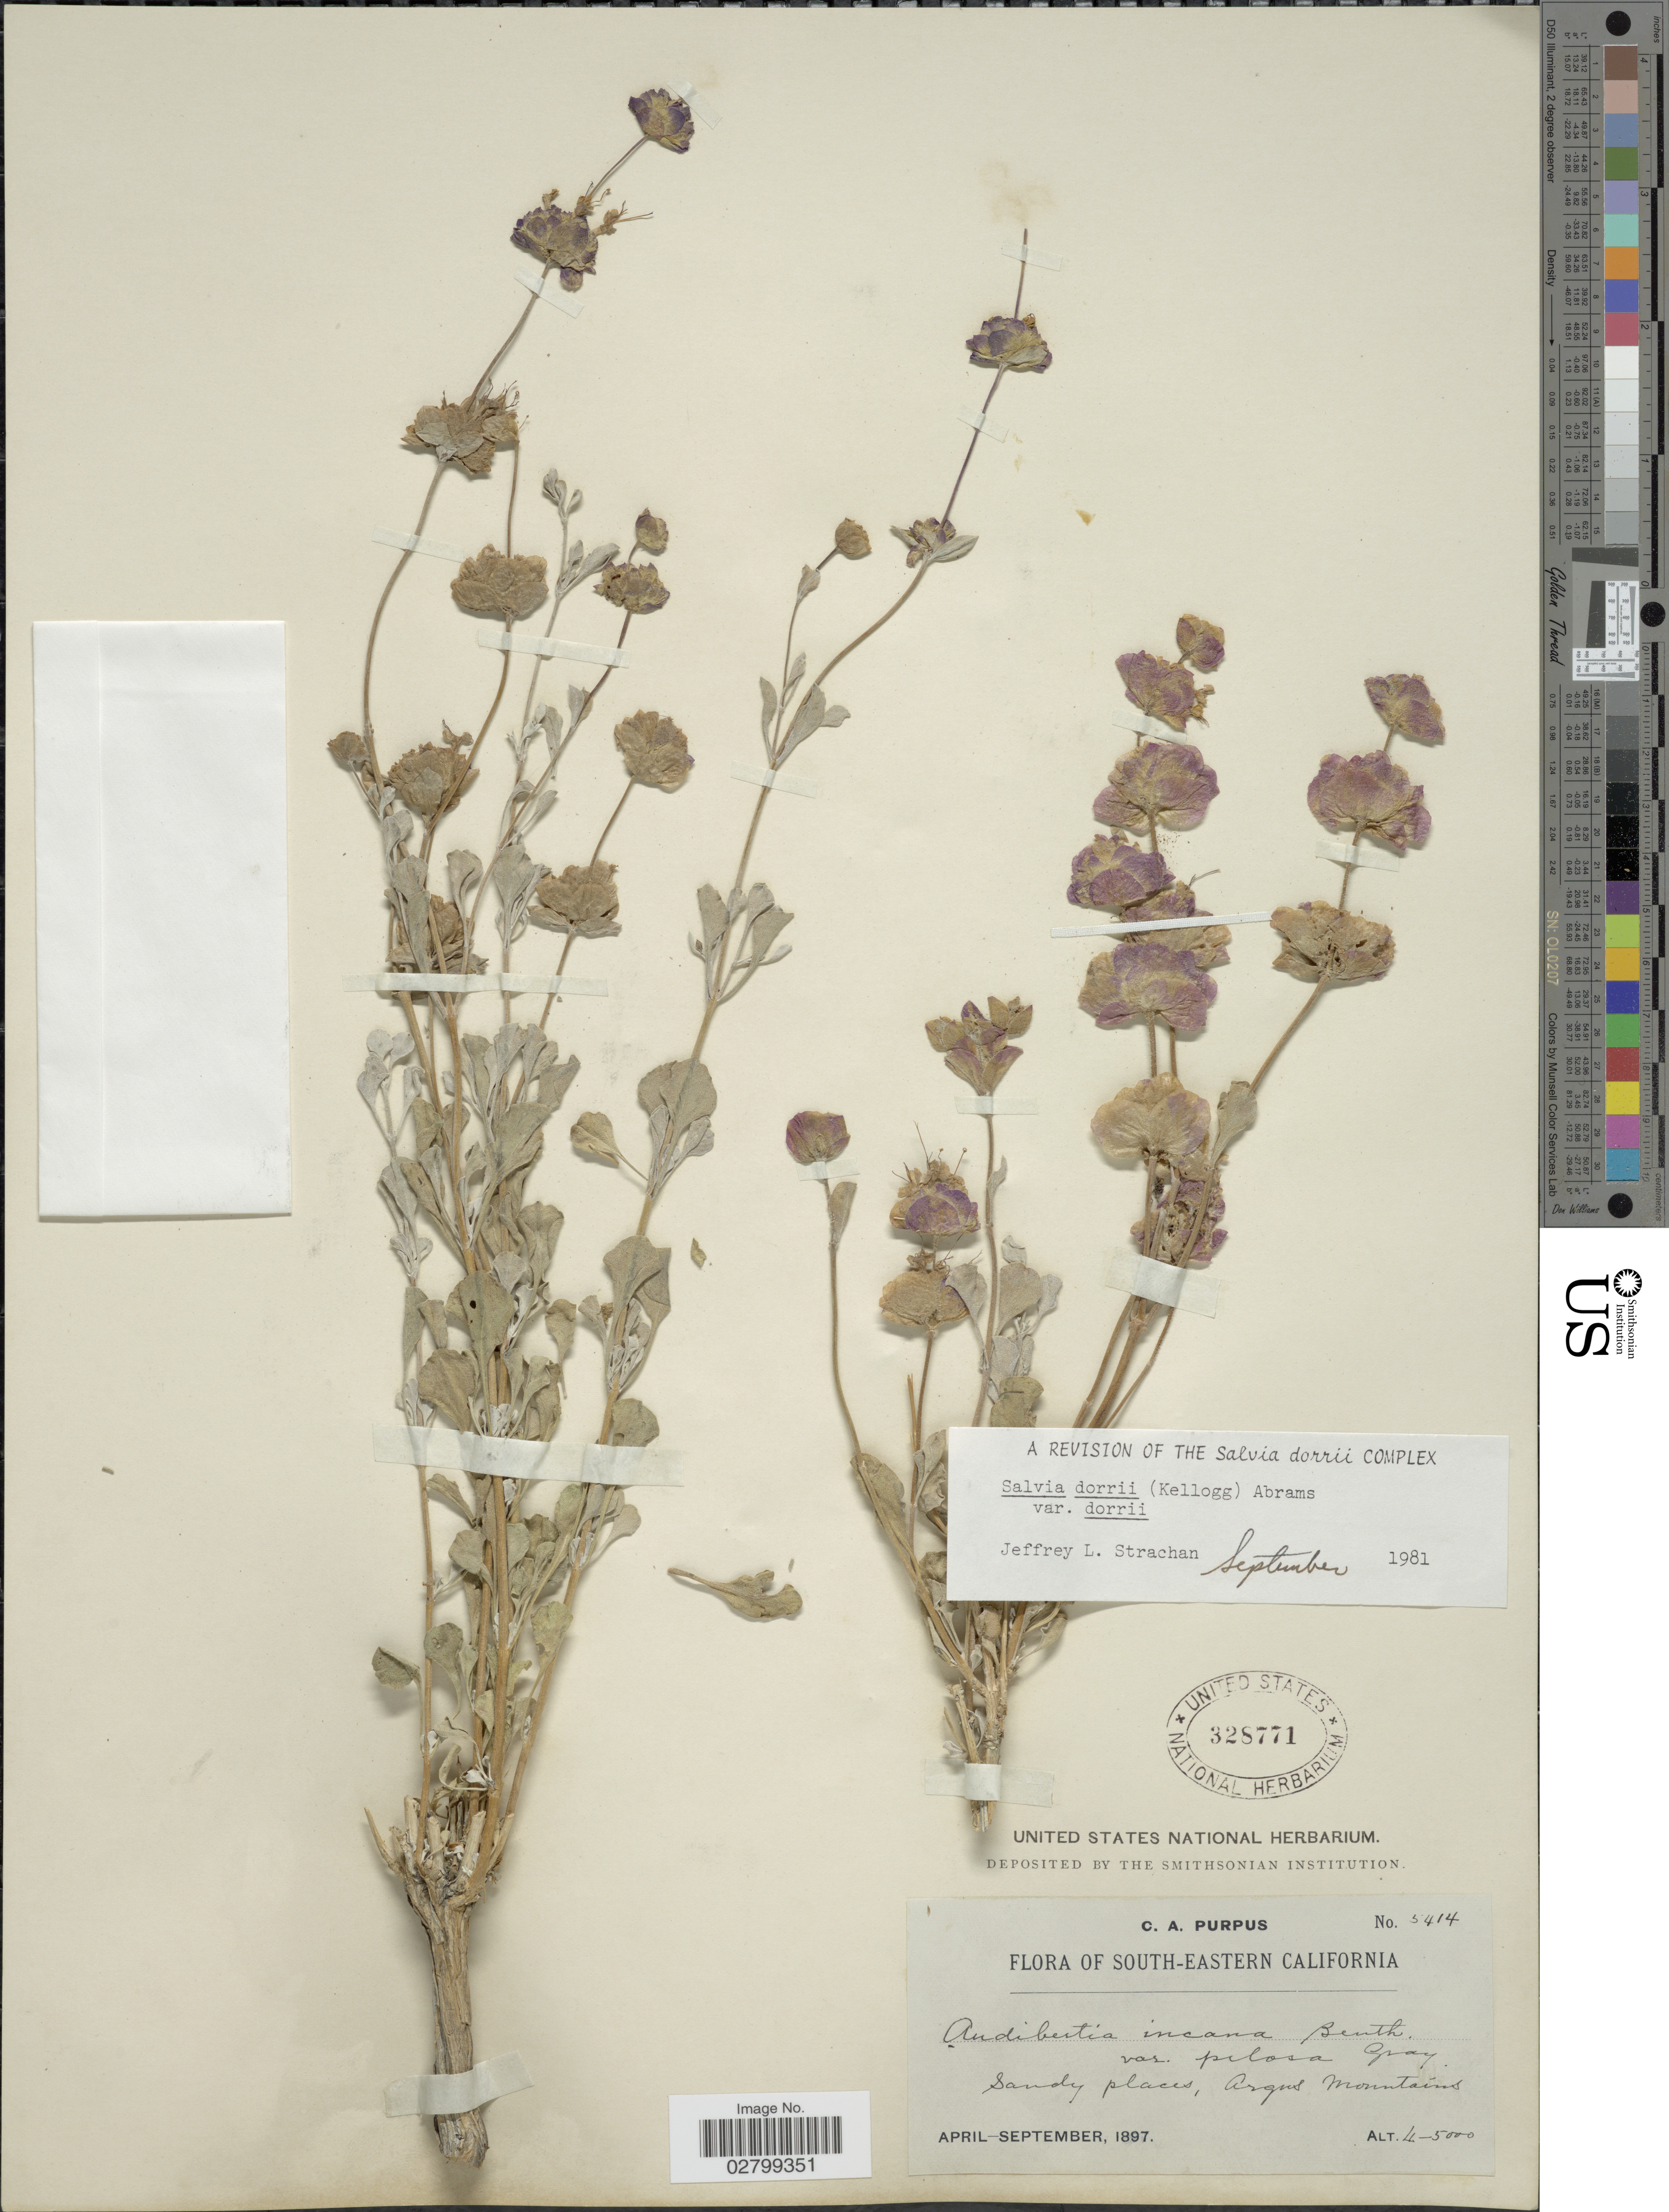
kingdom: Plantae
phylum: Tracheophyta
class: Magnoliopsida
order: Lamiales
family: Lamiaceae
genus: Salvia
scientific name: Salvia dorrii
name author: (Kellogg) Abrams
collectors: C. A. Purpus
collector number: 5414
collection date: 1897-04/1897-09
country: United States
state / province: California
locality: South-Eastern California. Argus Mountains.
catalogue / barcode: US 328771